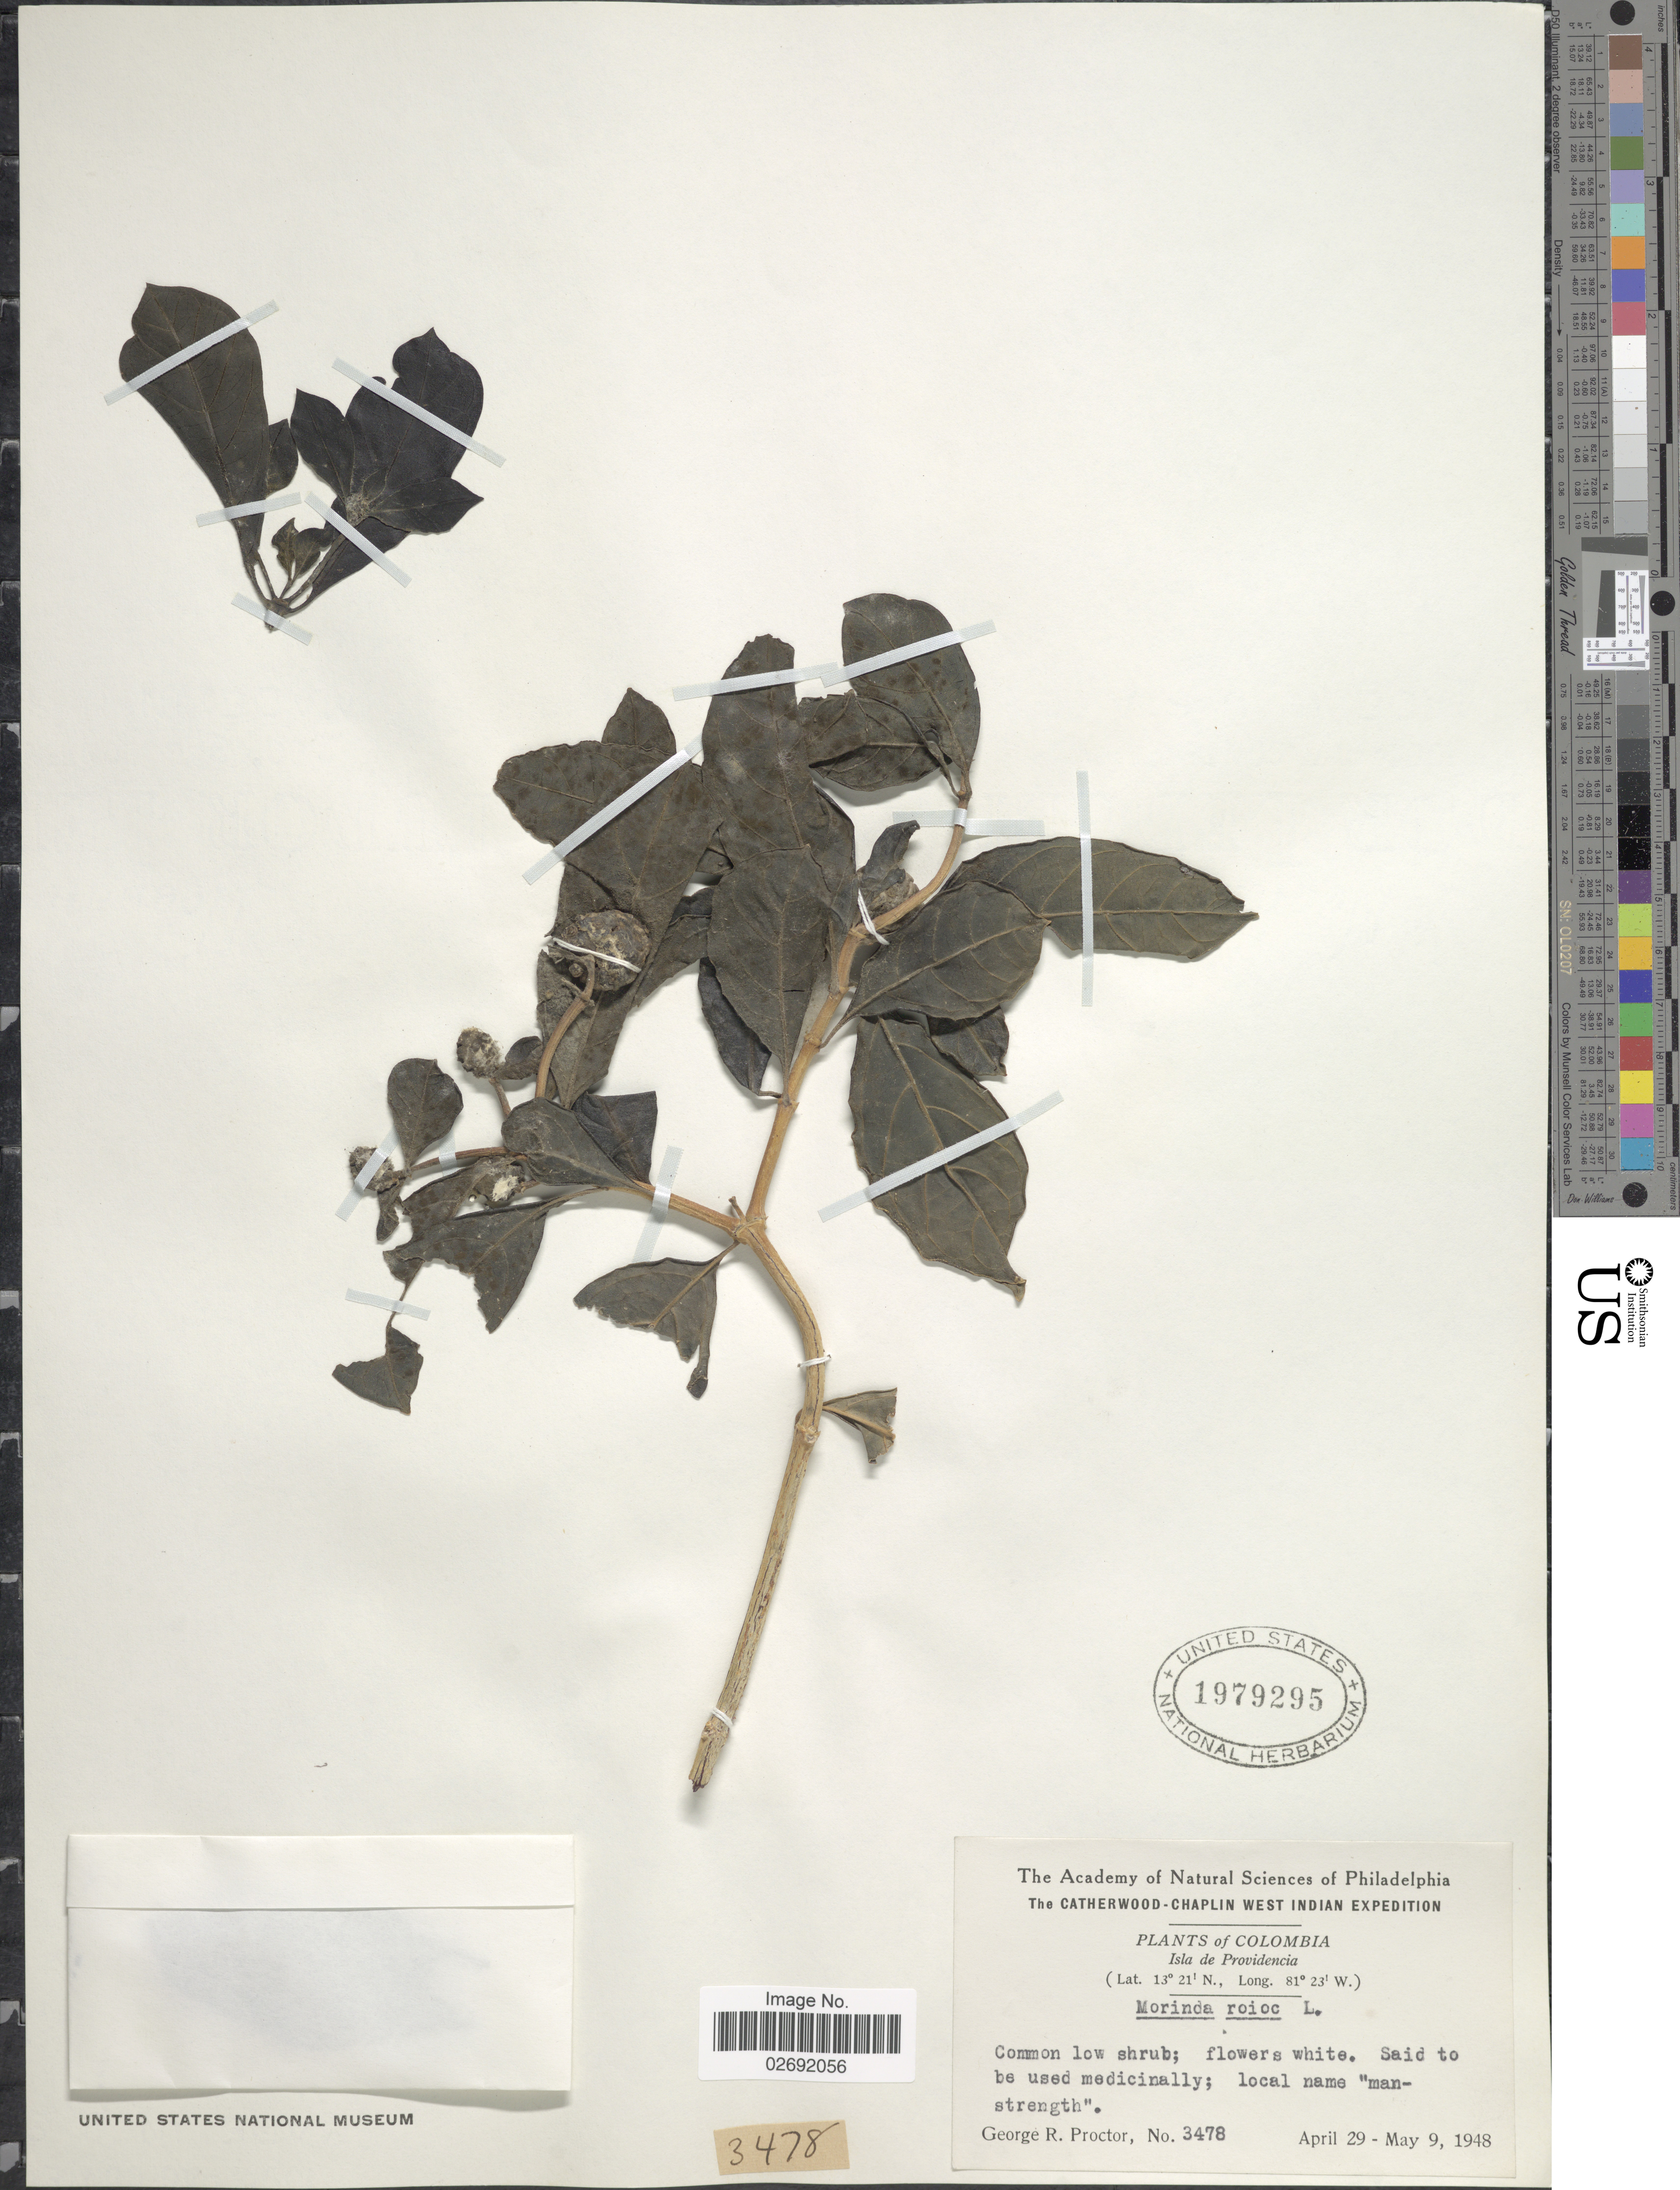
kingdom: Plantae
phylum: Tracheophyta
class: Magnoliopsida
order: Gentianales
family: Rubiaceae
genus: Morinda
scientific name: Morinda royoc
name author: L.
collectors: G. Proctor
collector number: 3478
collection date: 1948-04-29/1948-05-09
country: Colombia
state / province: San Andres y Providencia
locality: The Catherwood-Chaplin West Indian, Isla de Providencia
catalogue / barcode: US 1979295